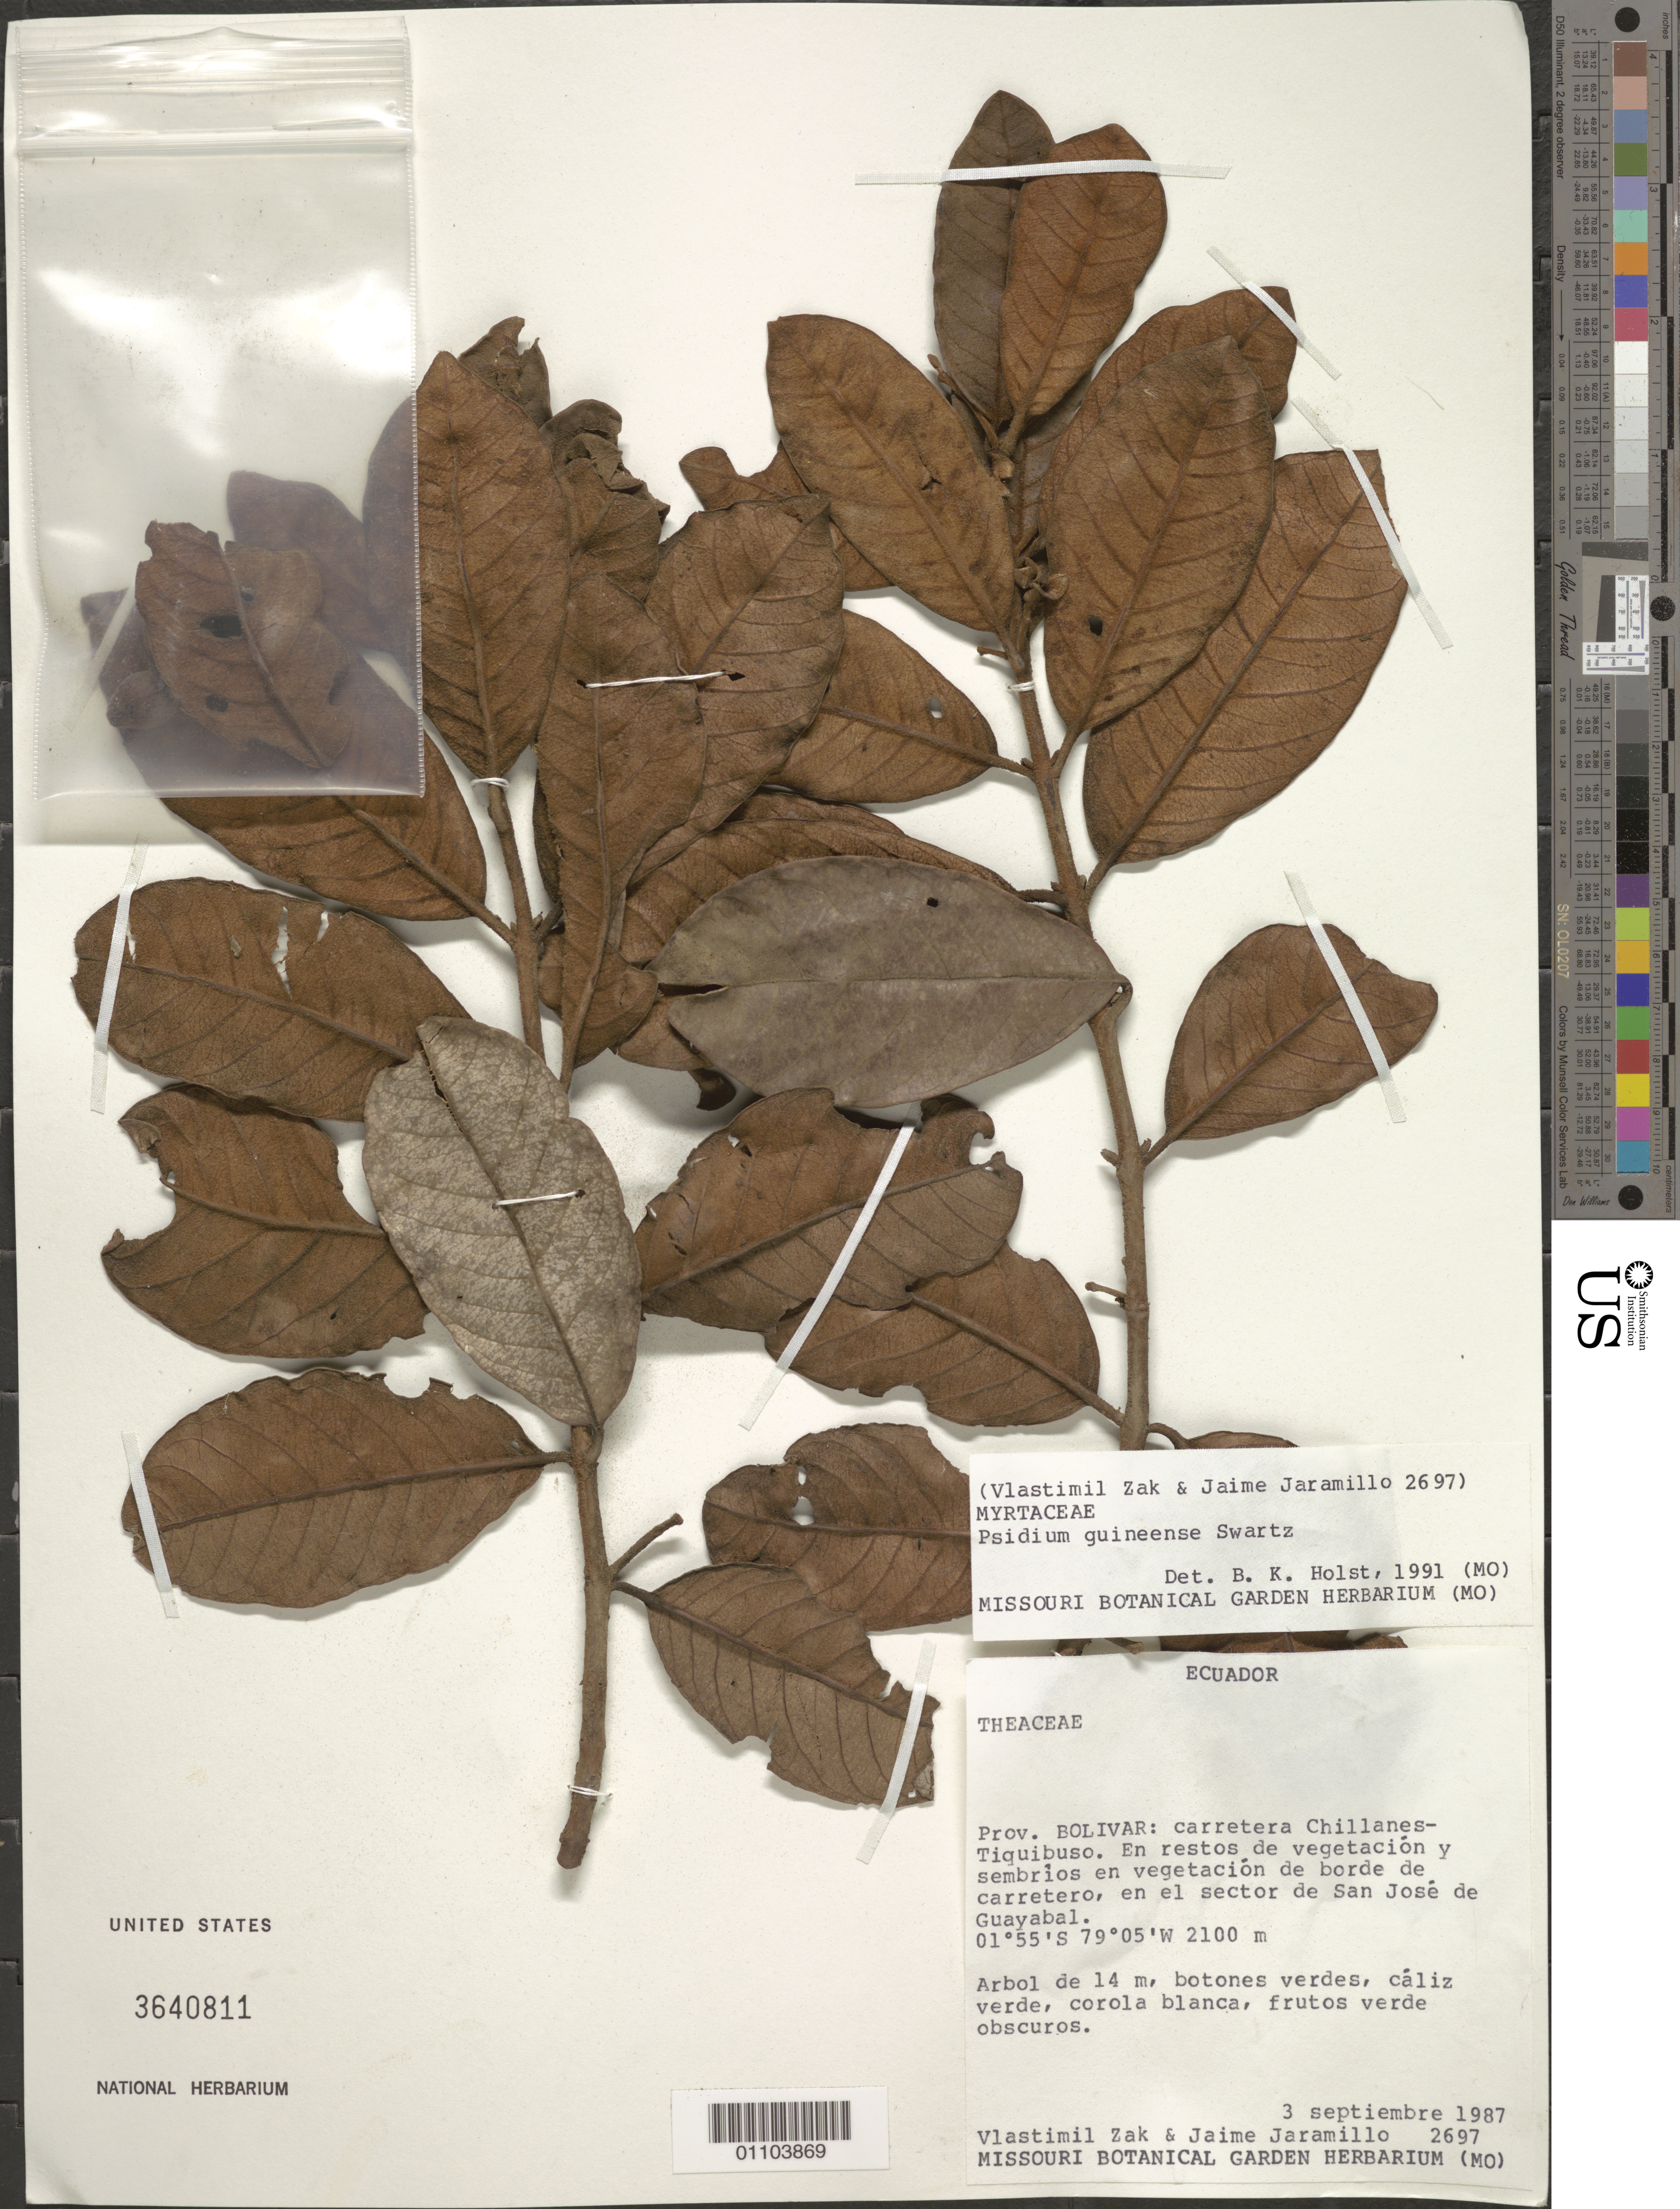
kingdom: Plantae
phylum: Tracheophyta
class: Magnoliopsida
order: Myrtales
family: Myrtaceae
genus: Psidium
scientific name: Psidium guineense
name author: Sw.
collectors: V. Zak & J. L. Jaramillo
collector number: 2697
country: Ecuador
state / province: Bolívar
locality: Carretera Chillanes-Tiquibuso, San Jose de Guayabal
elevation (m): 2100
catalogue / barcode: US 3640811